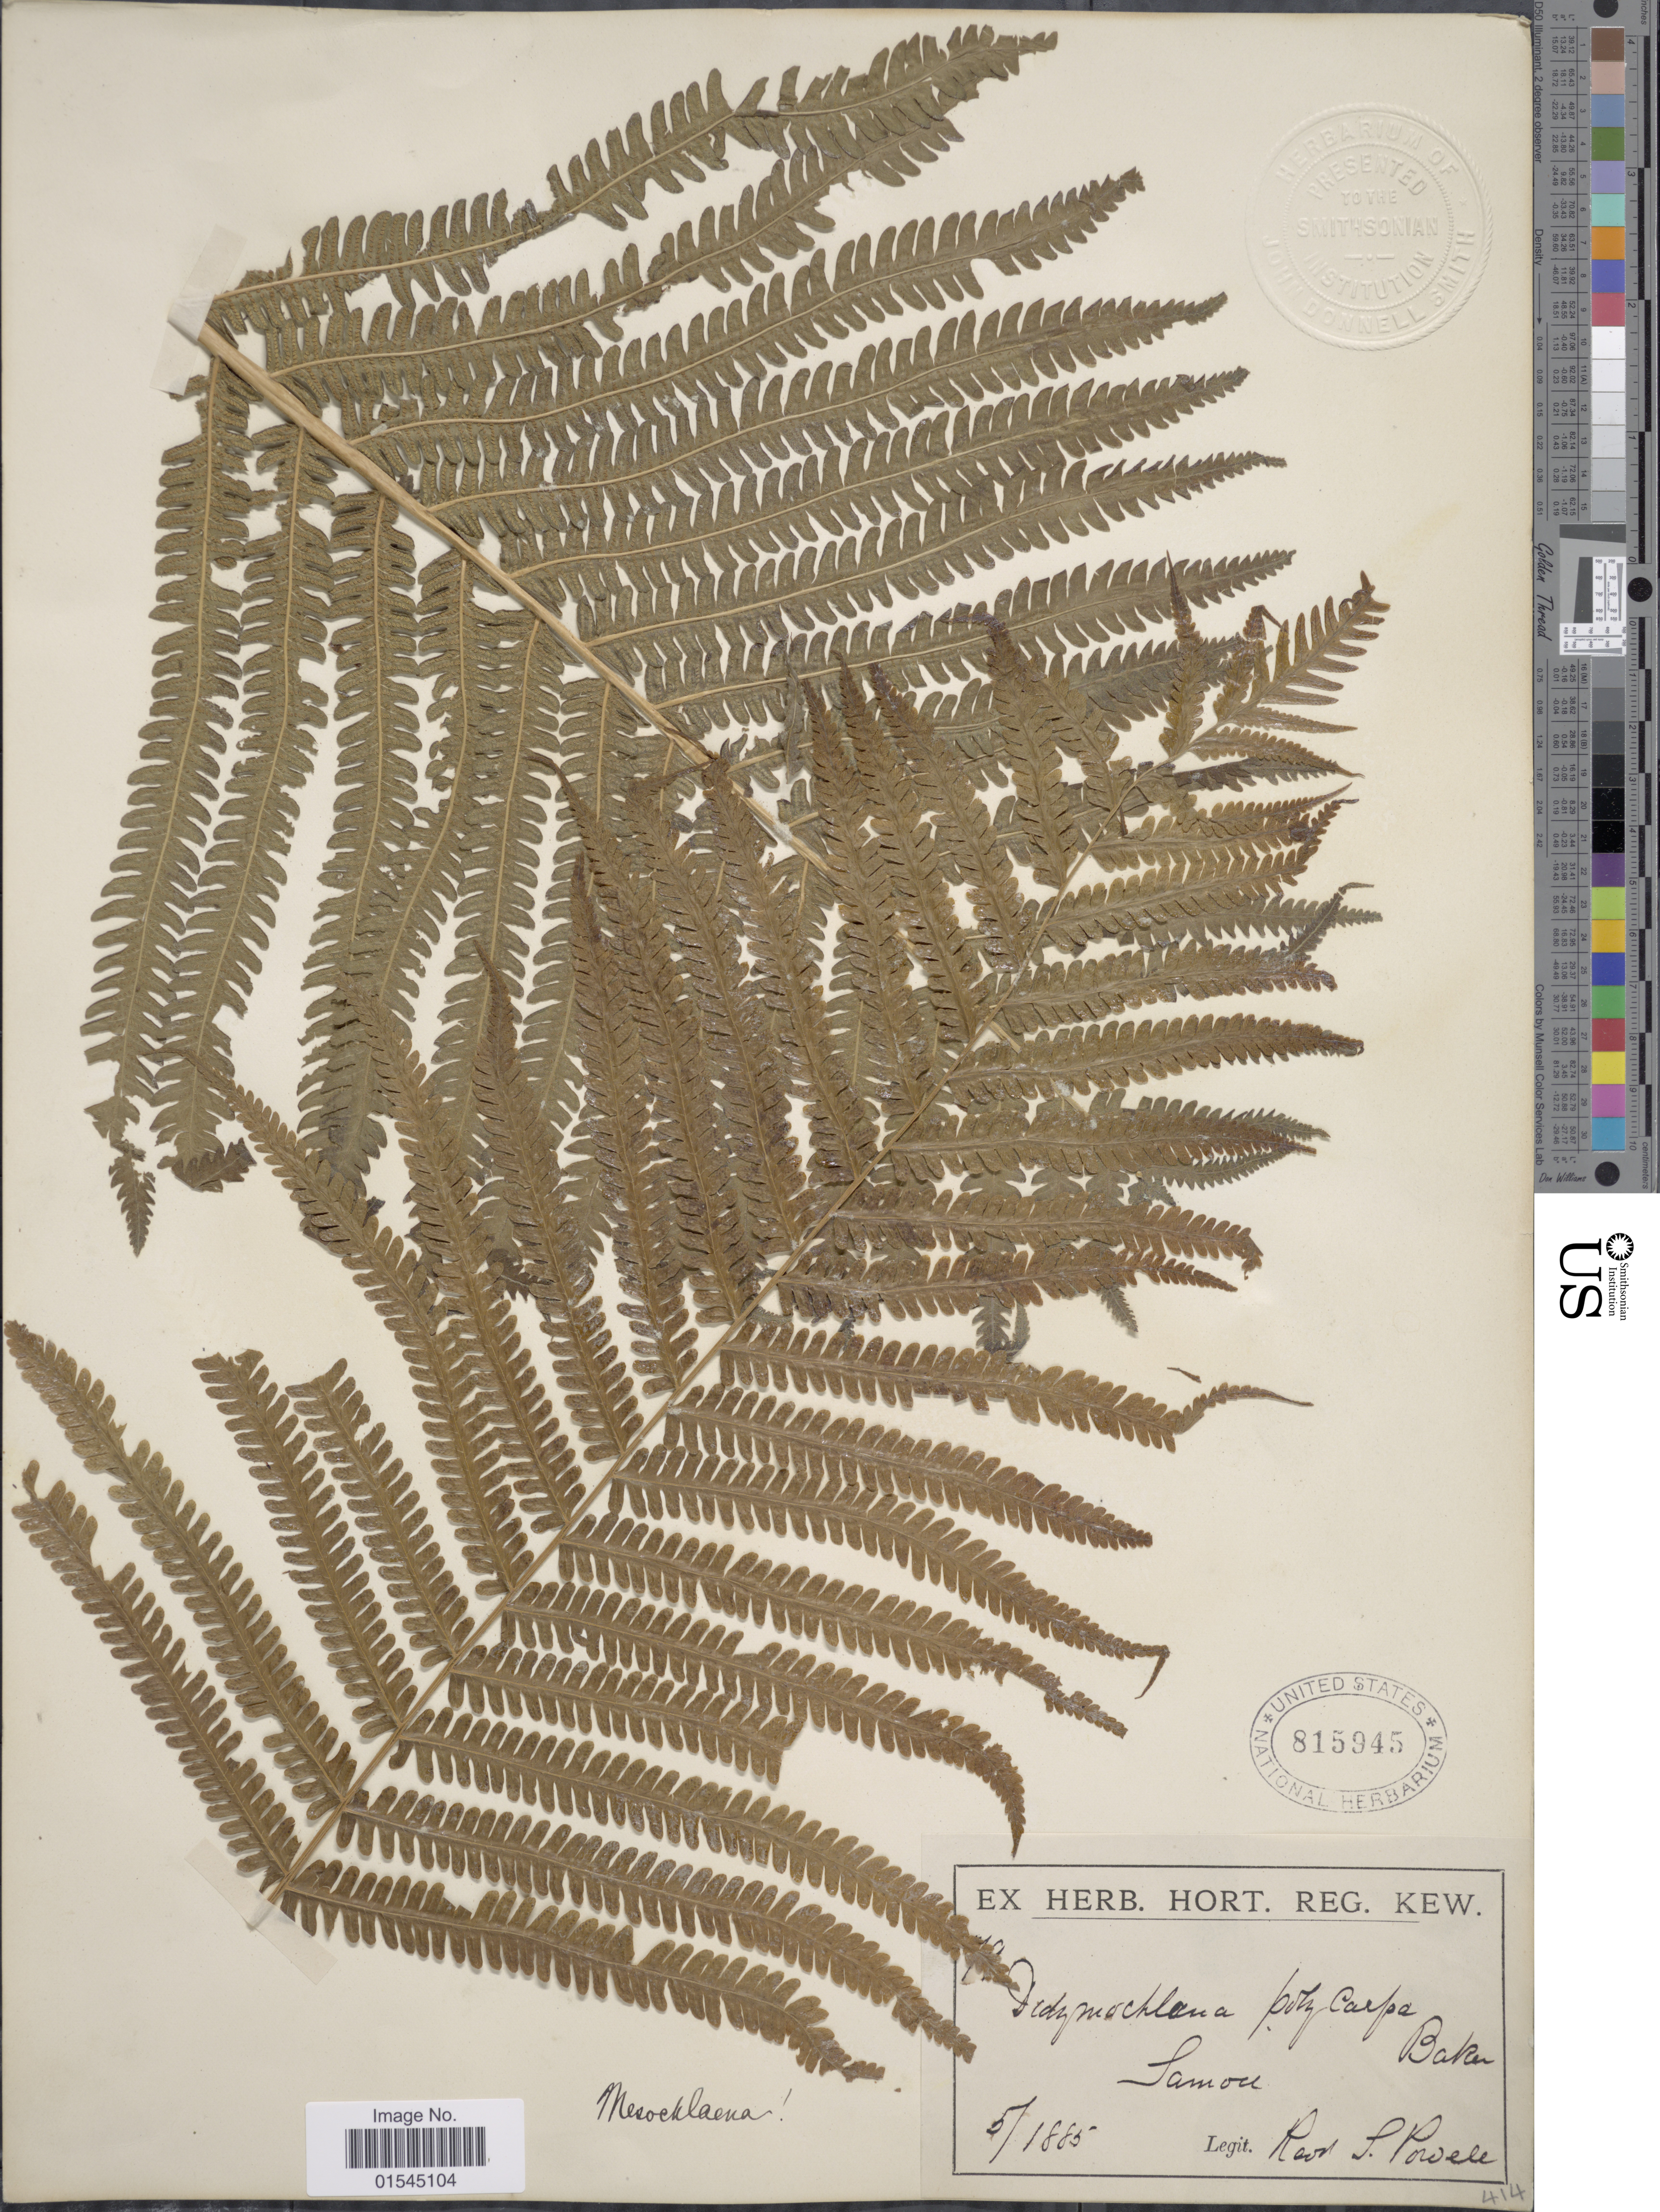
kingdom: Plantae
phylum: Tracheophyta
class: Polypodiopsida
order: Polypodiales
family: Thelypteridaceae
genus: Sphaerostephanos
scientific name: Sphaerostephanos polycarpus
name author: (Blume) Copel.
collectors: J. Powell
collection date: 1885-05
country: Samoa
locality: Samoa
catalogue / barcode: US 815945